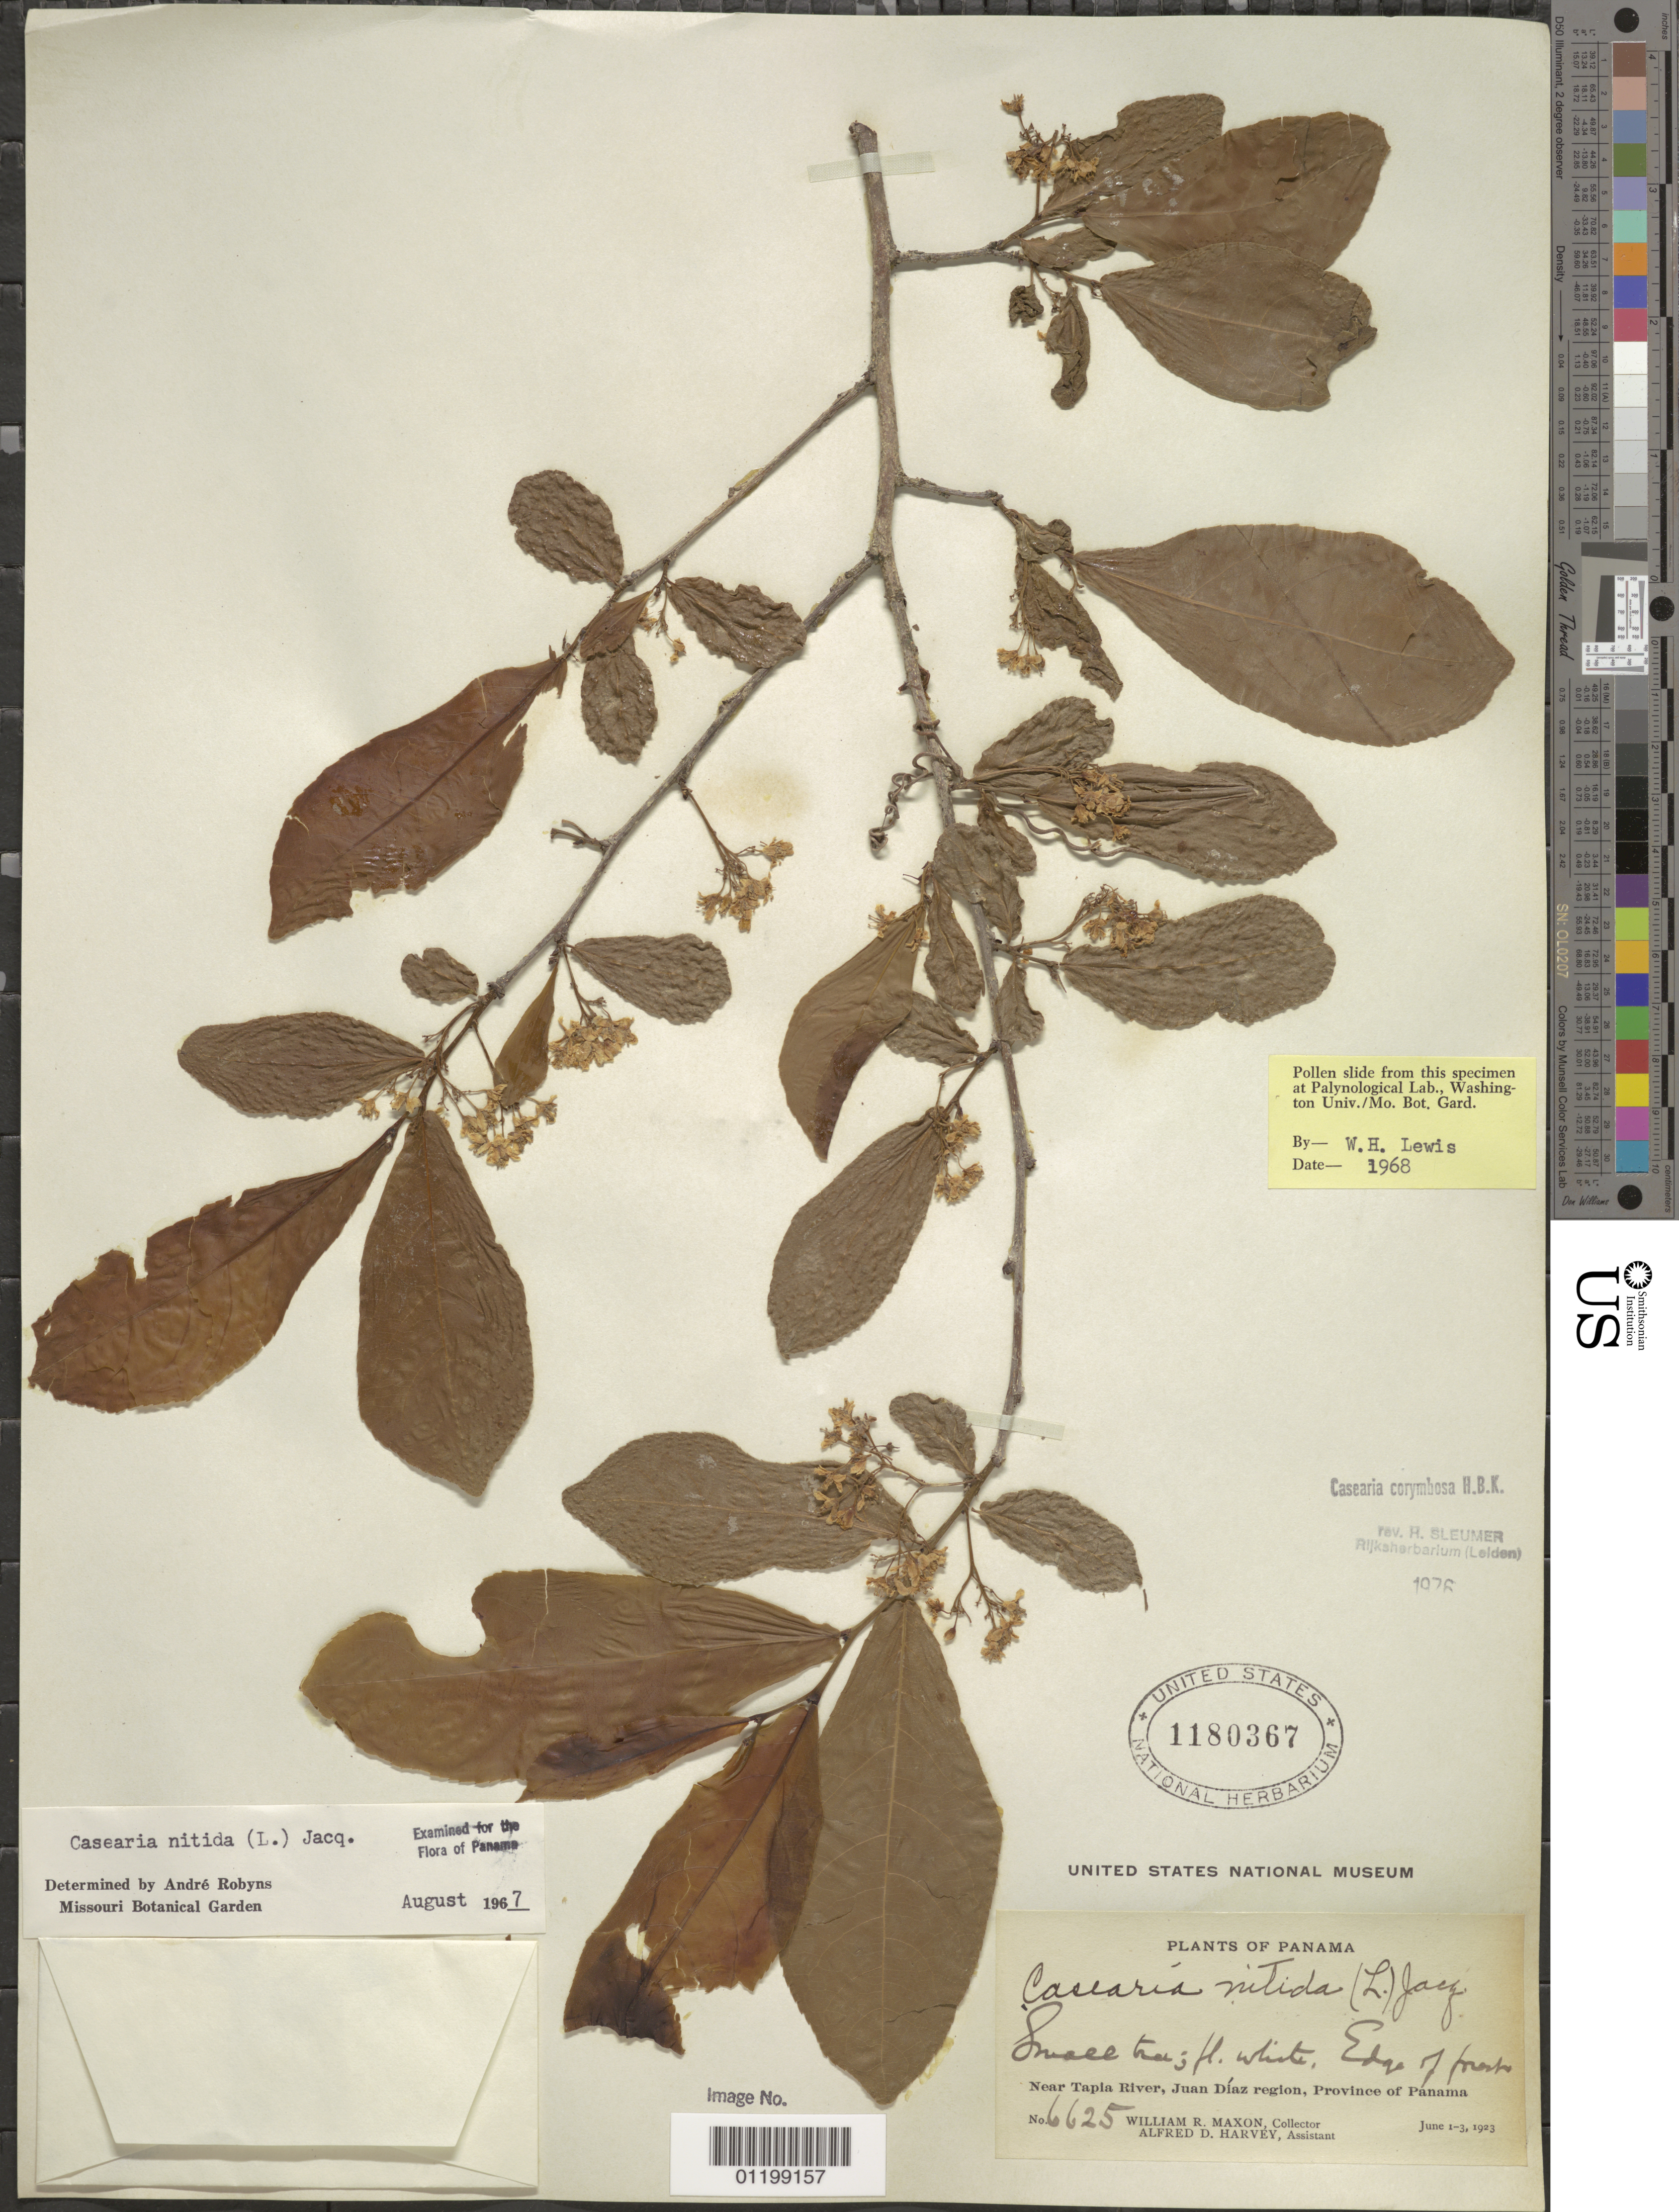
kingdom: Plantae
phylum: Tracheophyta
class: Magnoliopsida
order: Malpighiales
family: Salicaceae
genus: Casearia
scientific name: Casearia corymbosa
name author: Kunth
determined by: Sleumer, H. O.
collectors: W. R. Maxon & A. D. Harvey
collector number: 6625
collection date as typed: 01 Jun 1923 to 03 Jun 1923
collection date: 1923-06-01/1923-06-03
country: Panama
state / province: Panamá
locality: Near Tapia River, Juan Diaz Region.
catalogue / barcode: US 1180367